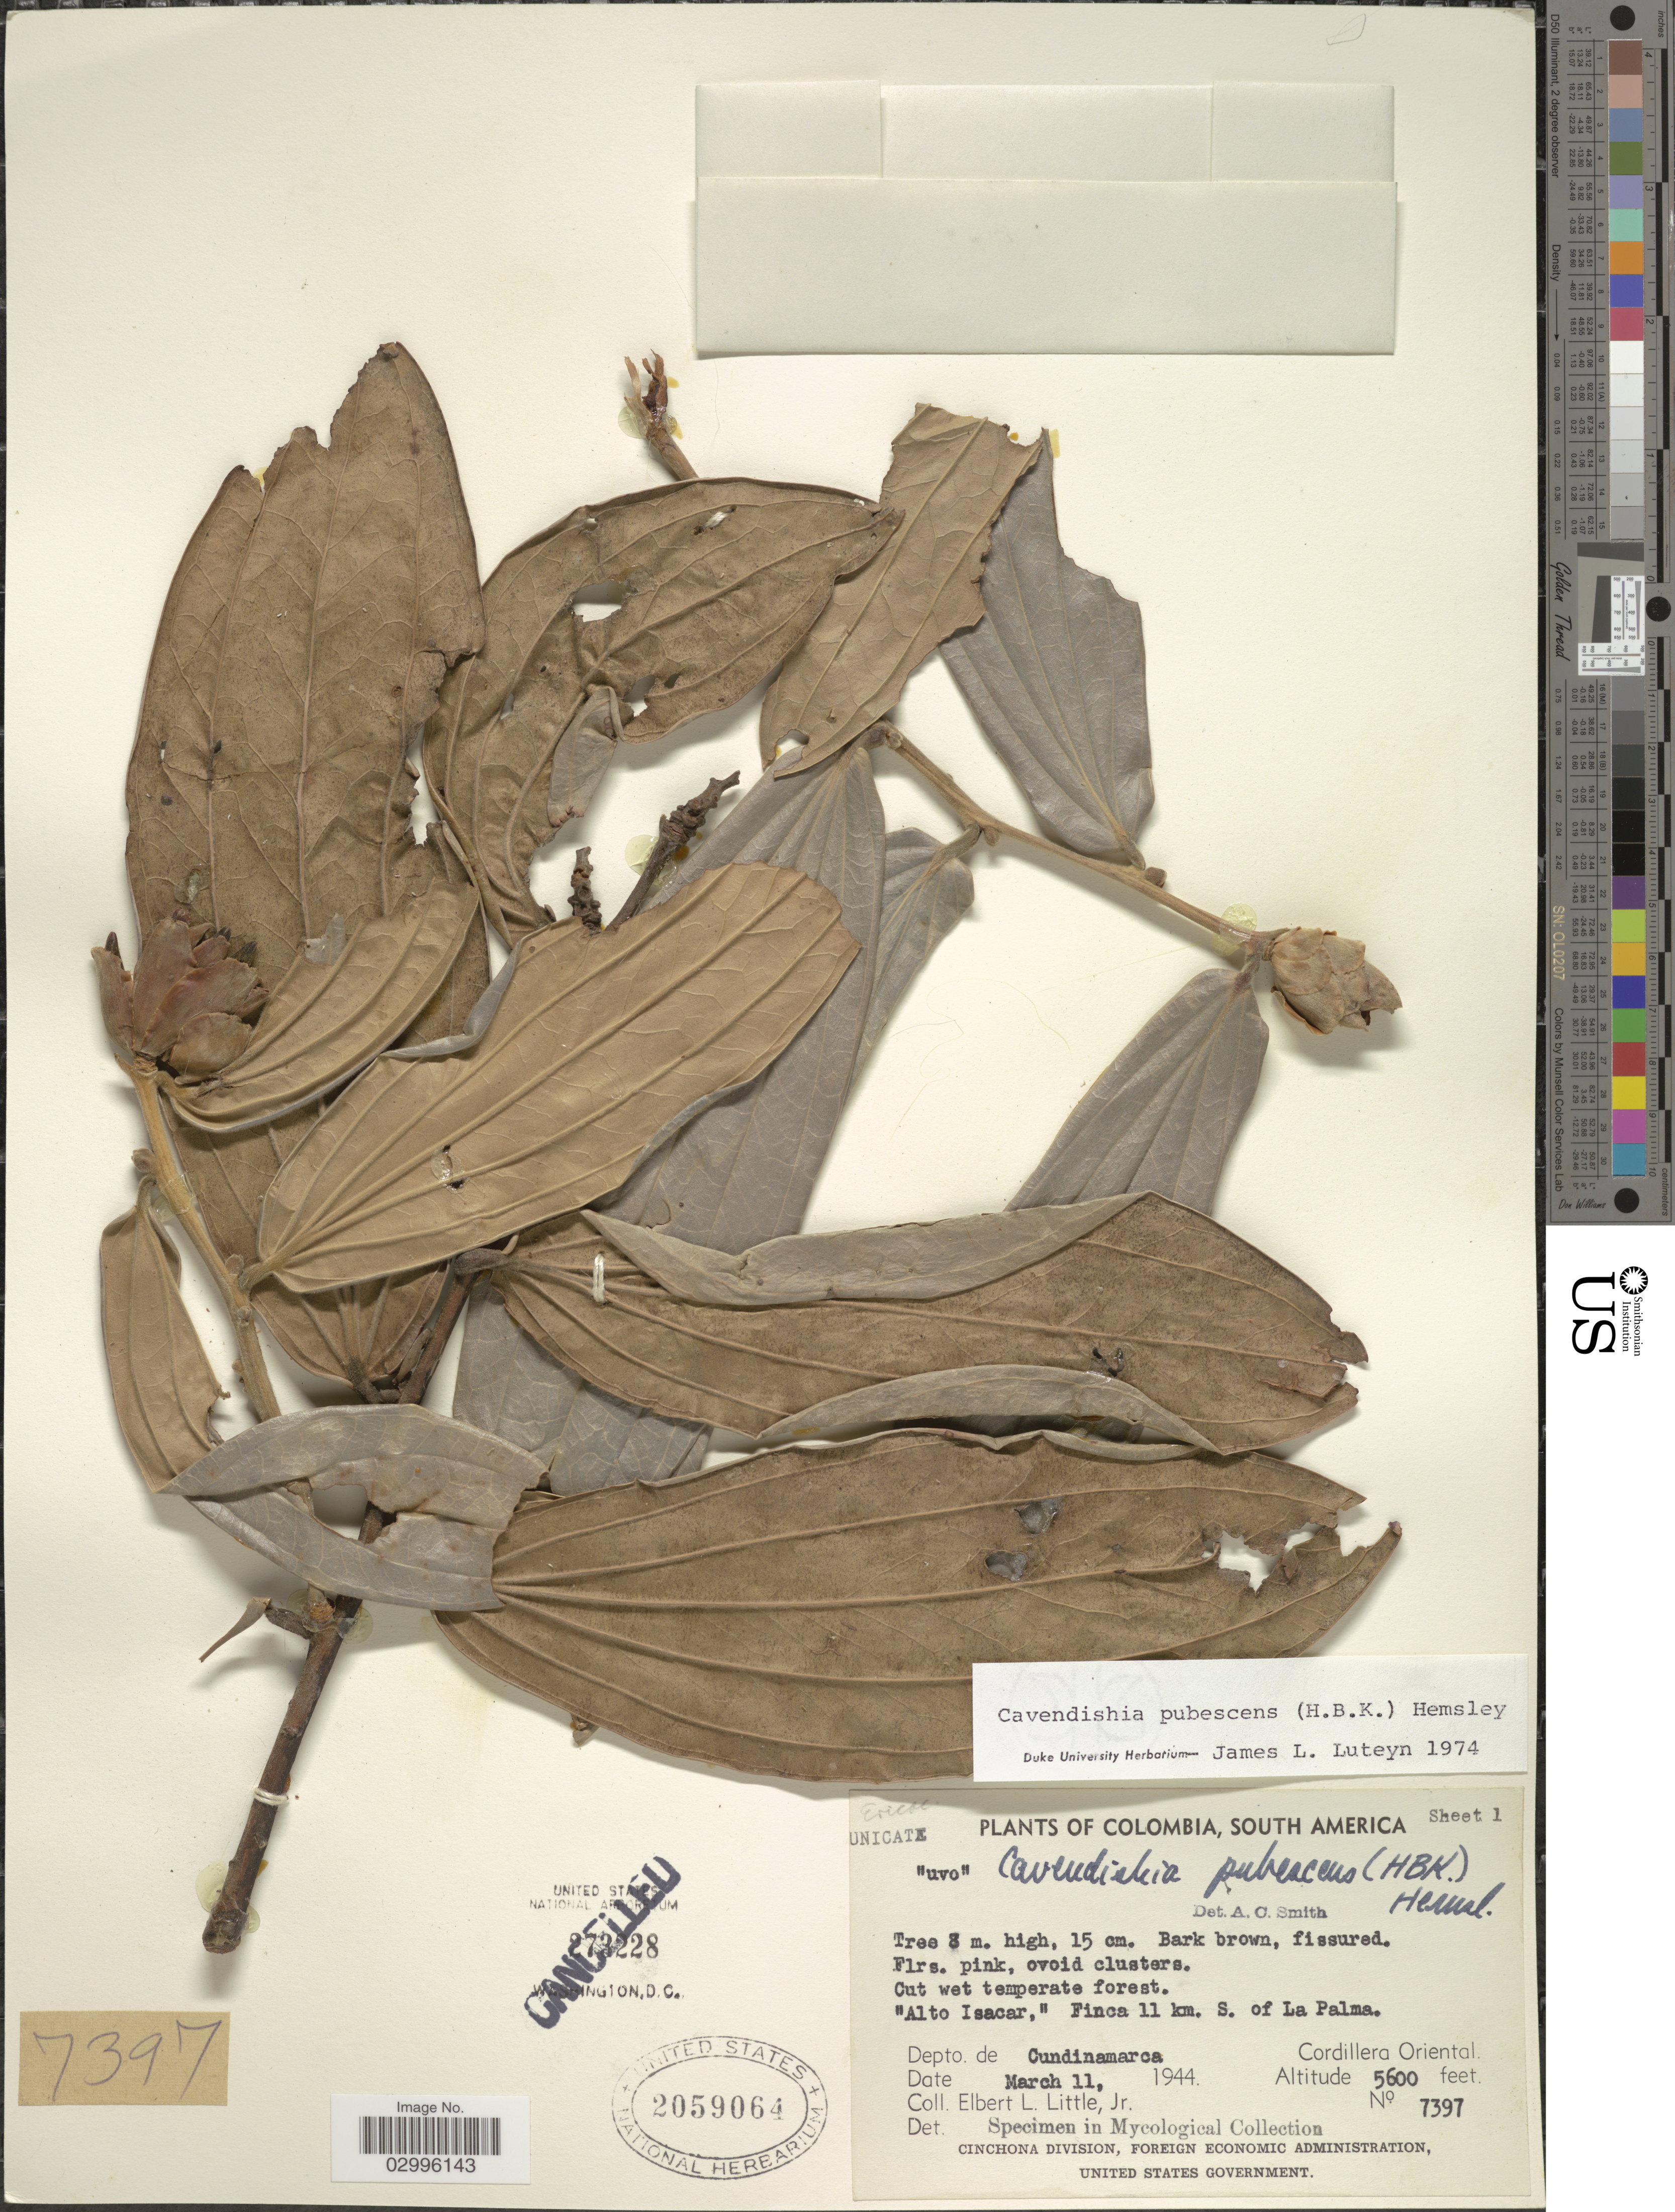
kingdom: Plantae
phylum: Tracheophyta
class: Magnoliopsida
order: Ericales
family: Ericaceae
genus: Cavendishia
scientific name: Cavendishia pubescens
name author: (Kunth) Hemsl.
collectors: E. L. Little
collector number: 7397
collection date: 1944-03-11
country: Colombia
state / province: Cundinamarca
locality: Alto Isacar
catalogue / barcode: US 2059064